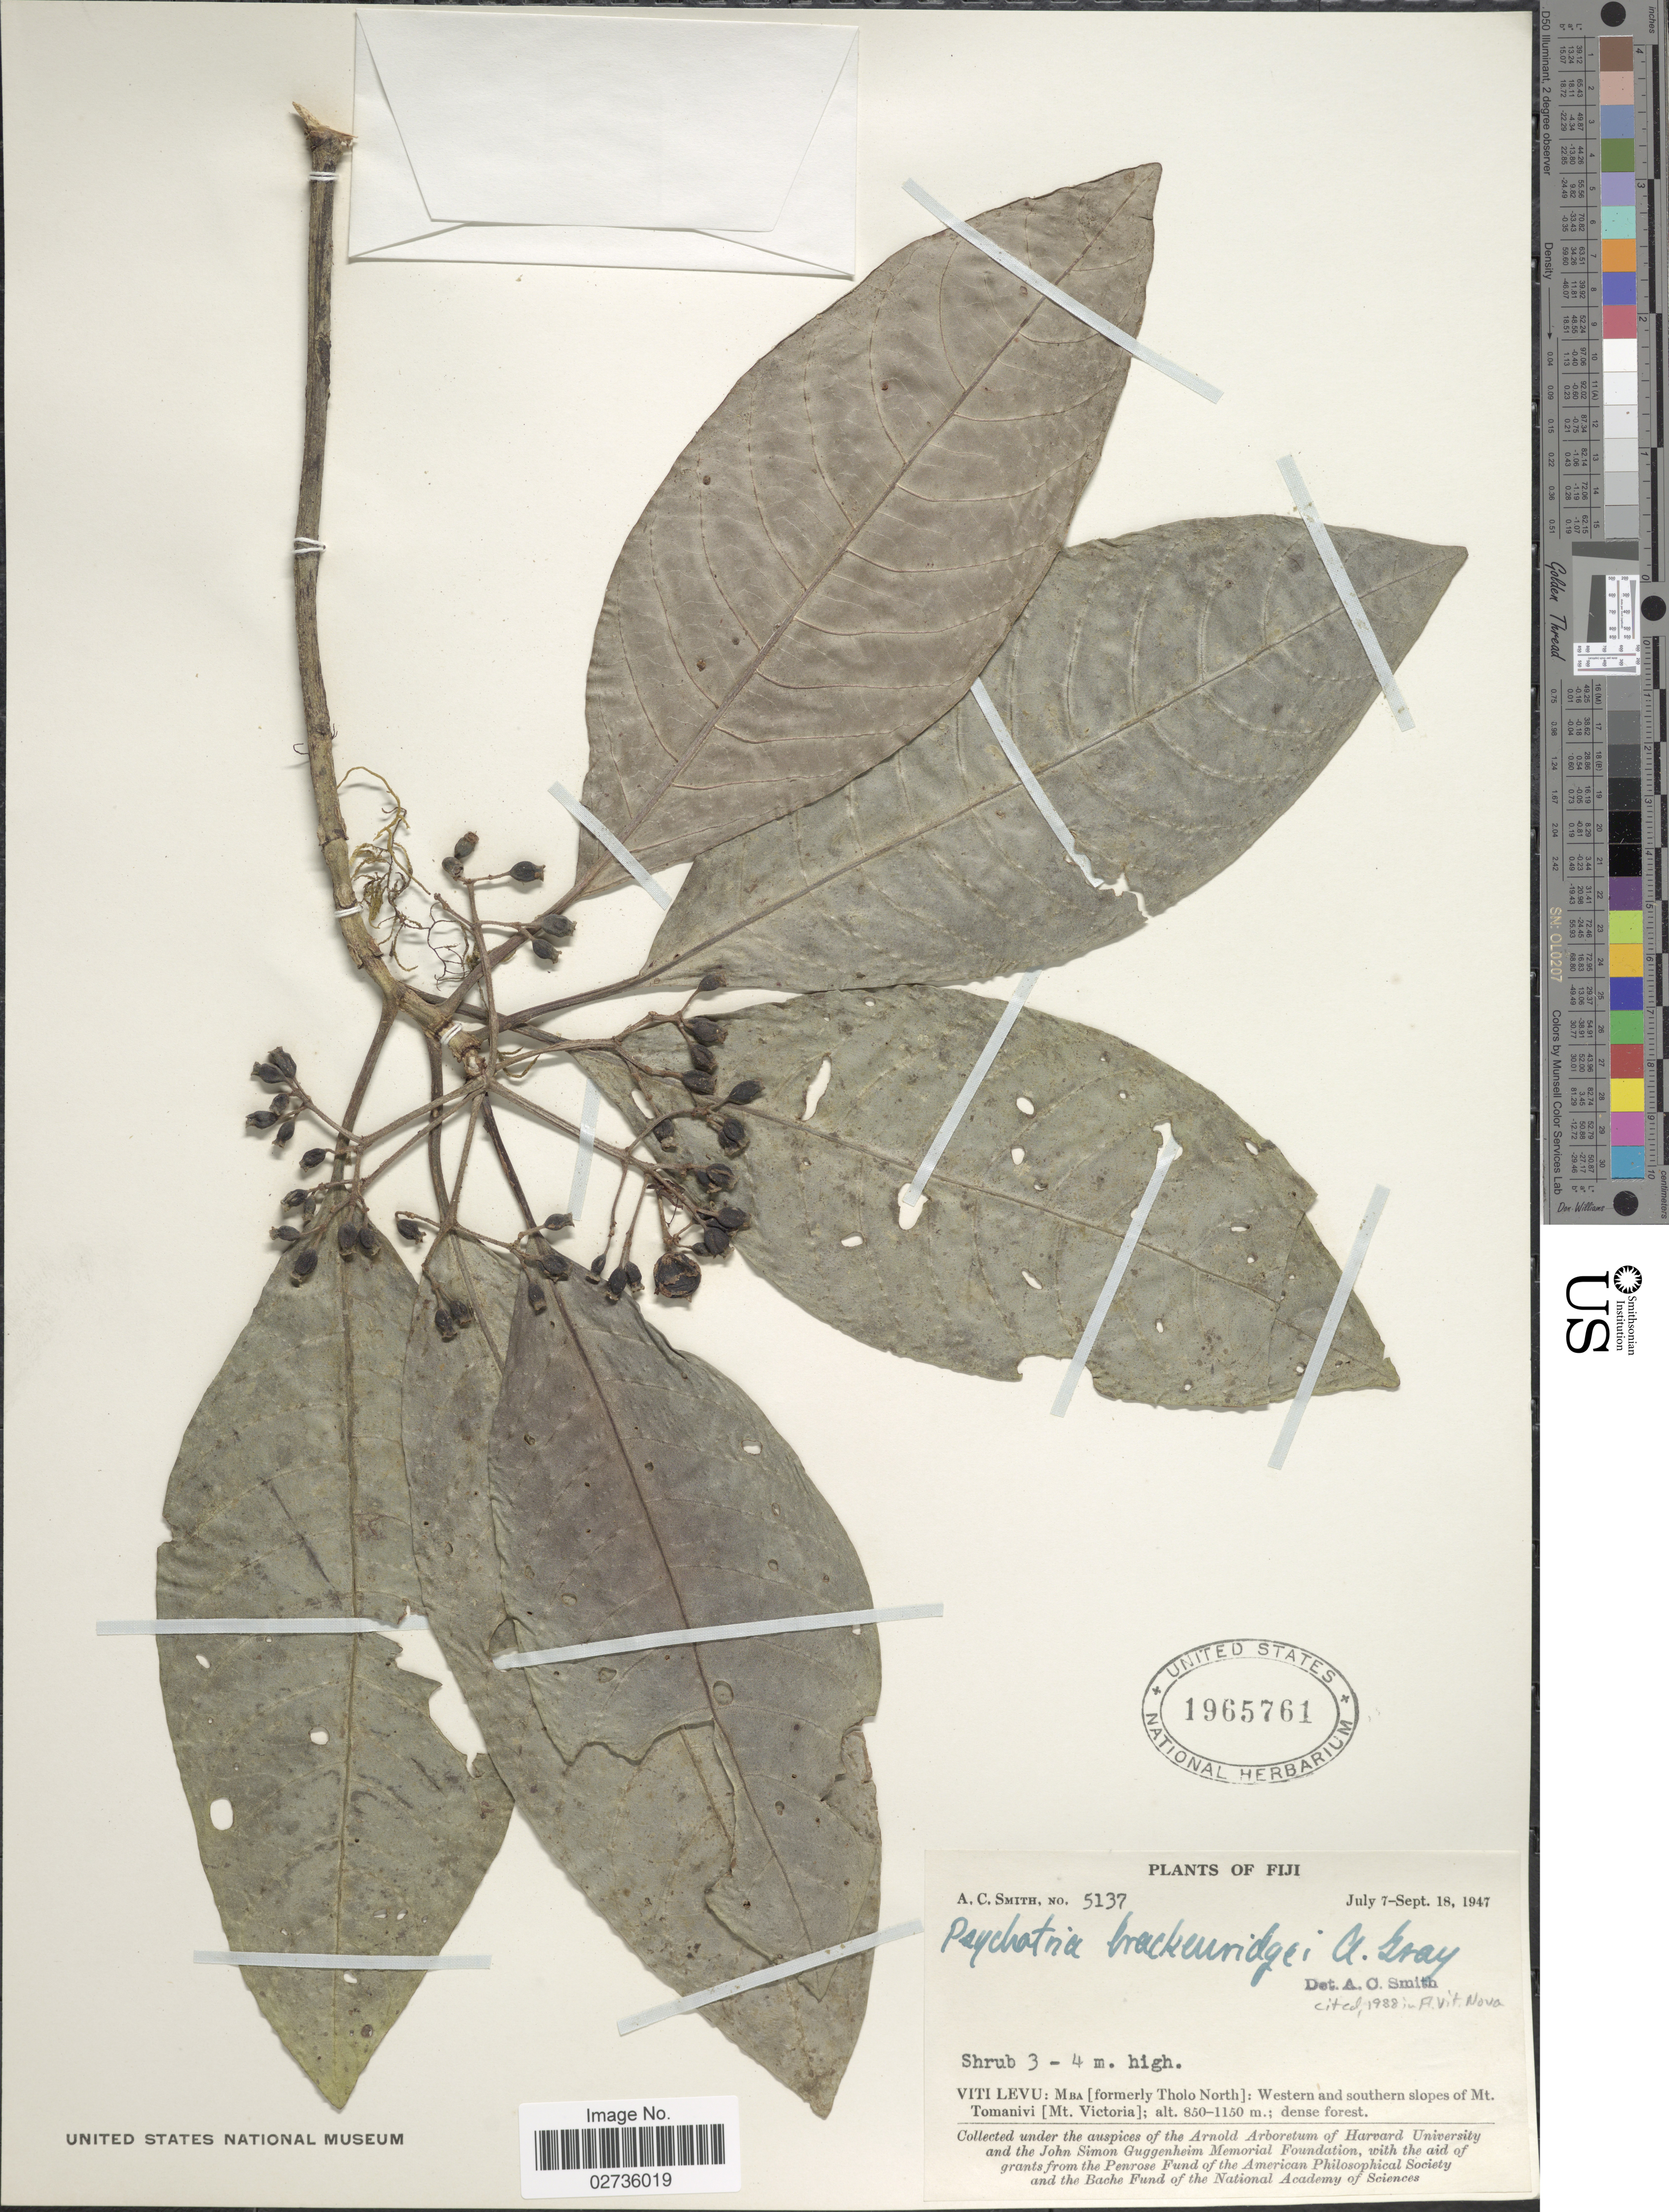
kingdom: Plantae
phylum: Tracheophyta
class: Magnoliopsida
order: Gentianales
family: Rubiaceae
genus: Psychotria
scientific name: Psychotria brackenridgei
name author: A. Gray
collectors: A. C. Smith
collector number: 5137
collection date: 1947-07-07/1947-09-18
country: Fiji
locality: Viti Levu: MBA [formerly Tholo North]: Western and southern slopes of Mt. Tomanivi [Mt. Victoria].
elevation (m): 850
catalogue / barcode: US 1965761